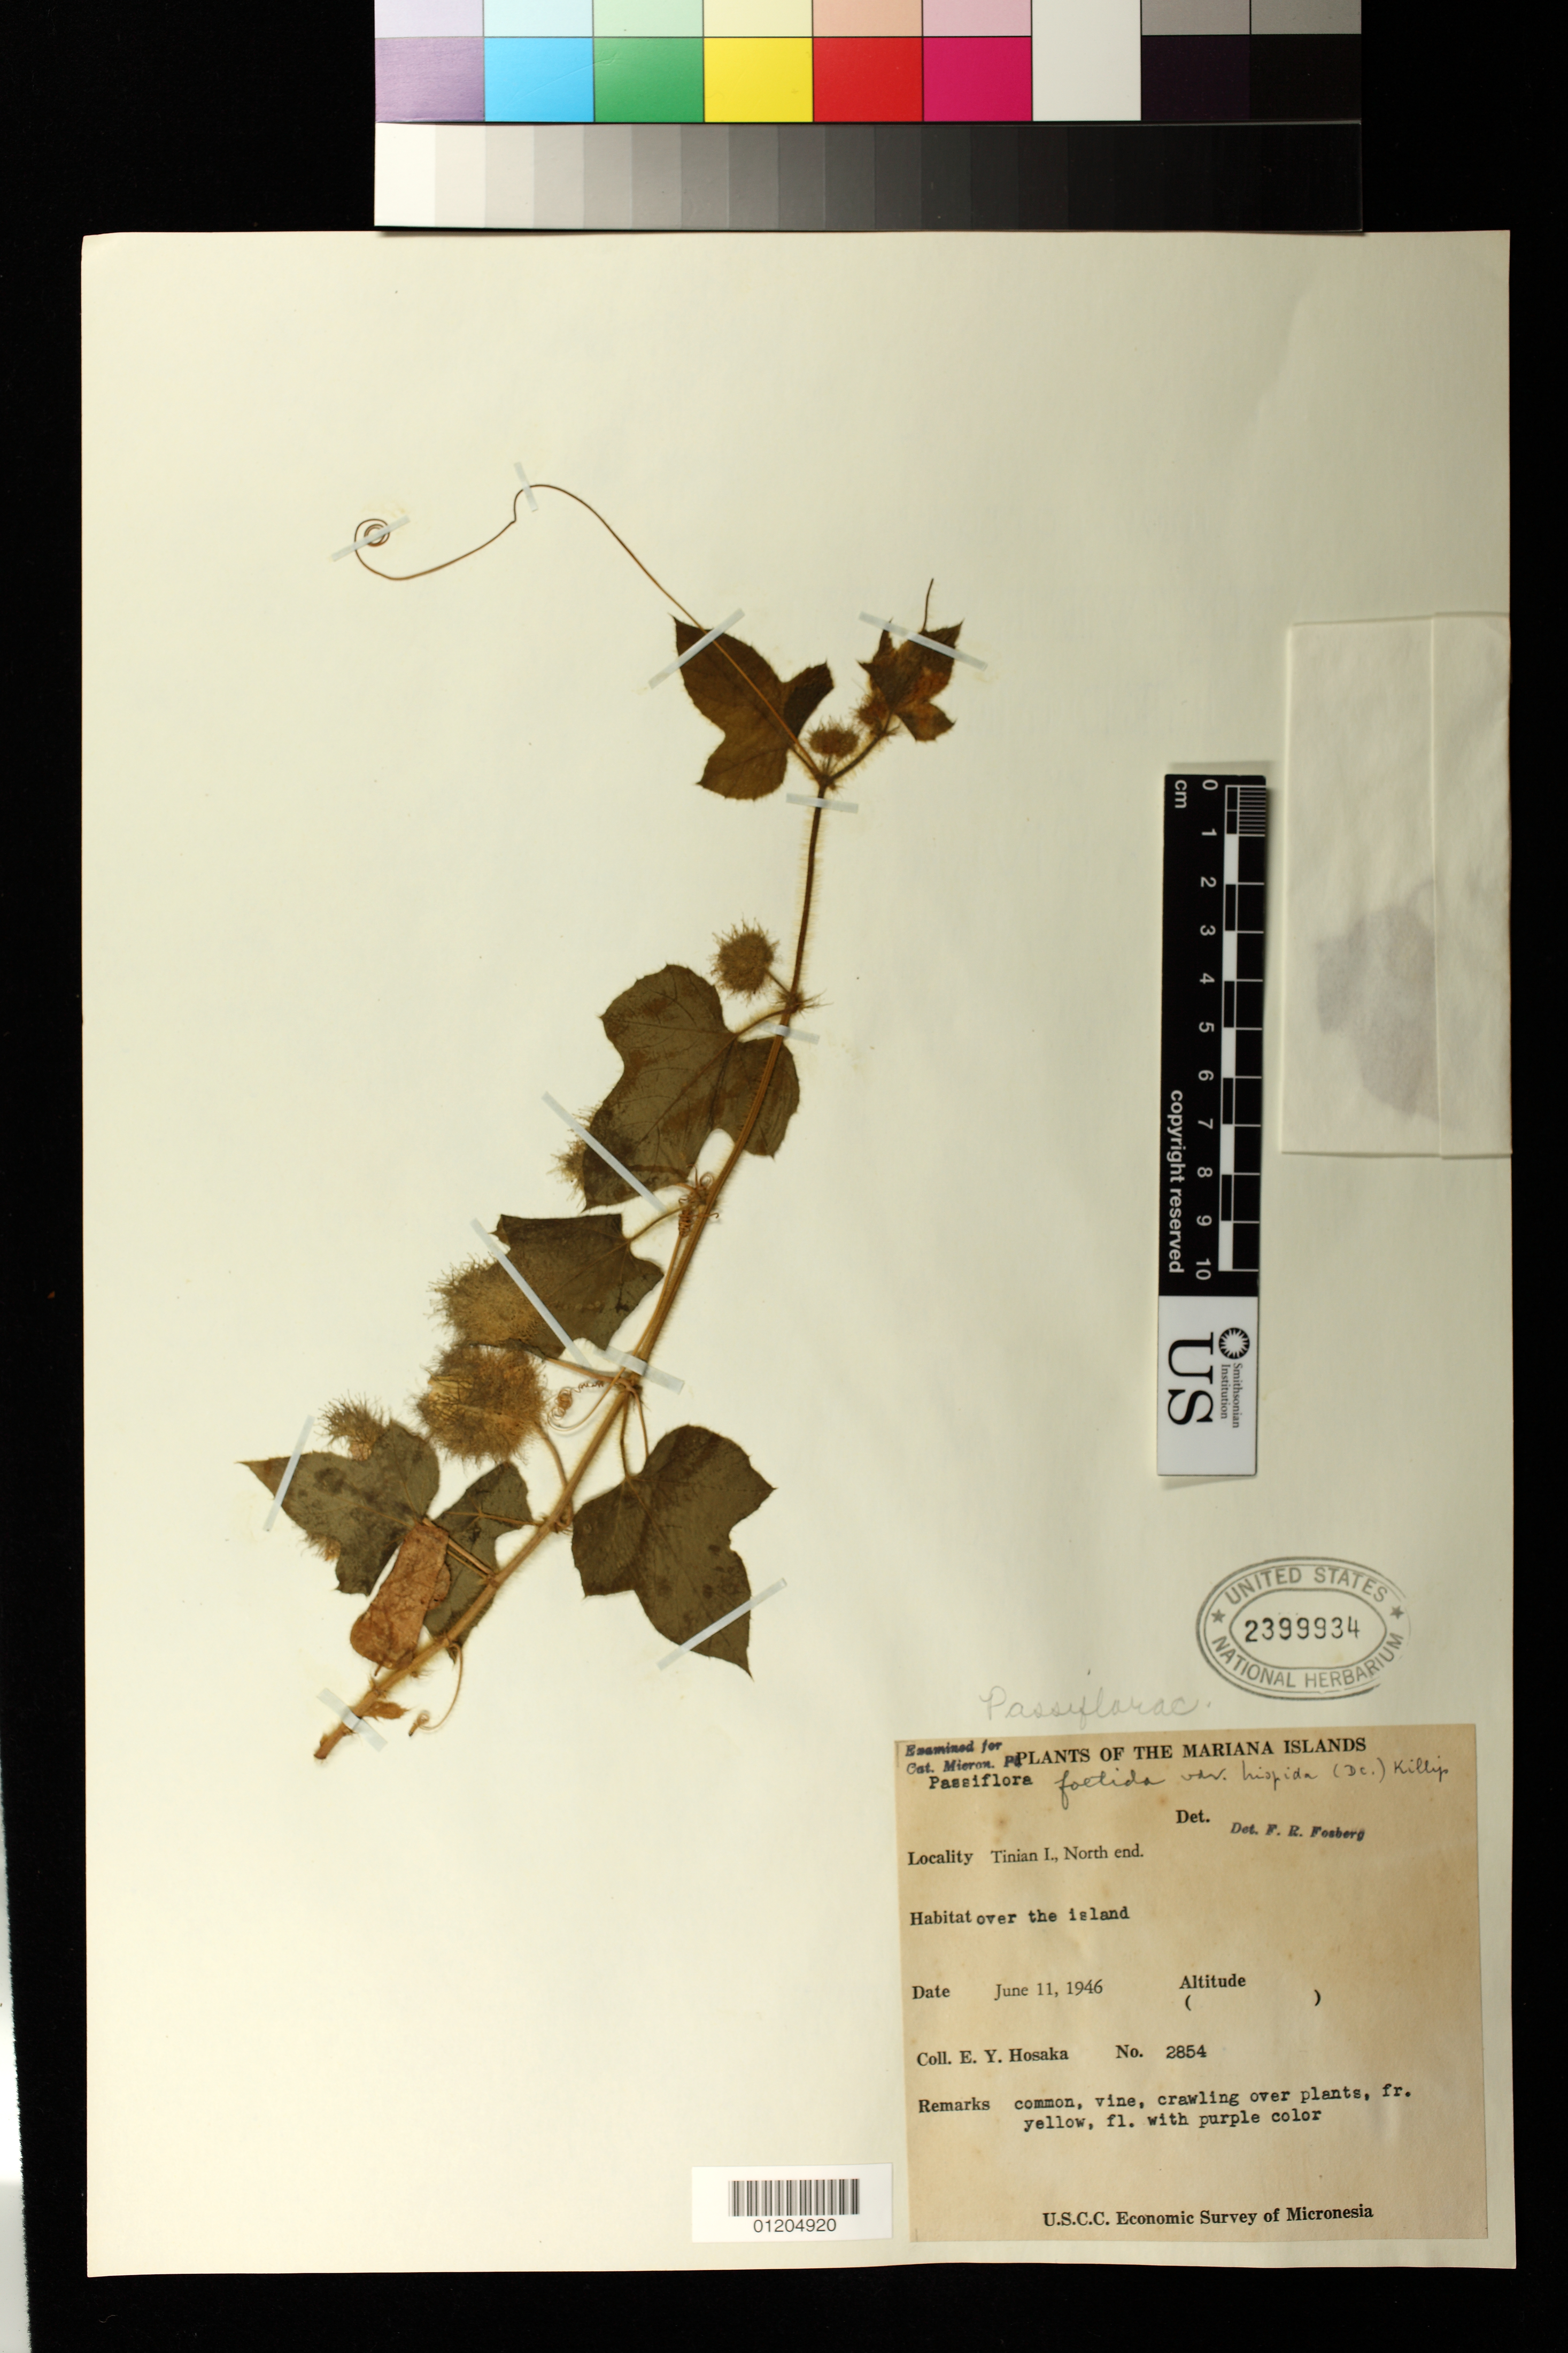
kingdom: Plantae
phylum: Tracheophyta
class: Magnoliopsida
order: Malpighiales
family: Passifloraceae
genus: Passiflora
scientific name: Passiflora foetida var. hispida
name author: (DC. ex Triana & Planch.) Killip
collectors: E. Y. Hosaka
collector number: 2854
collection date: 1946-06-11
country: Northern Mariana Islands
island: Tinian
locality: Tinian I., North end.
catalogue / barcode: US 2399934